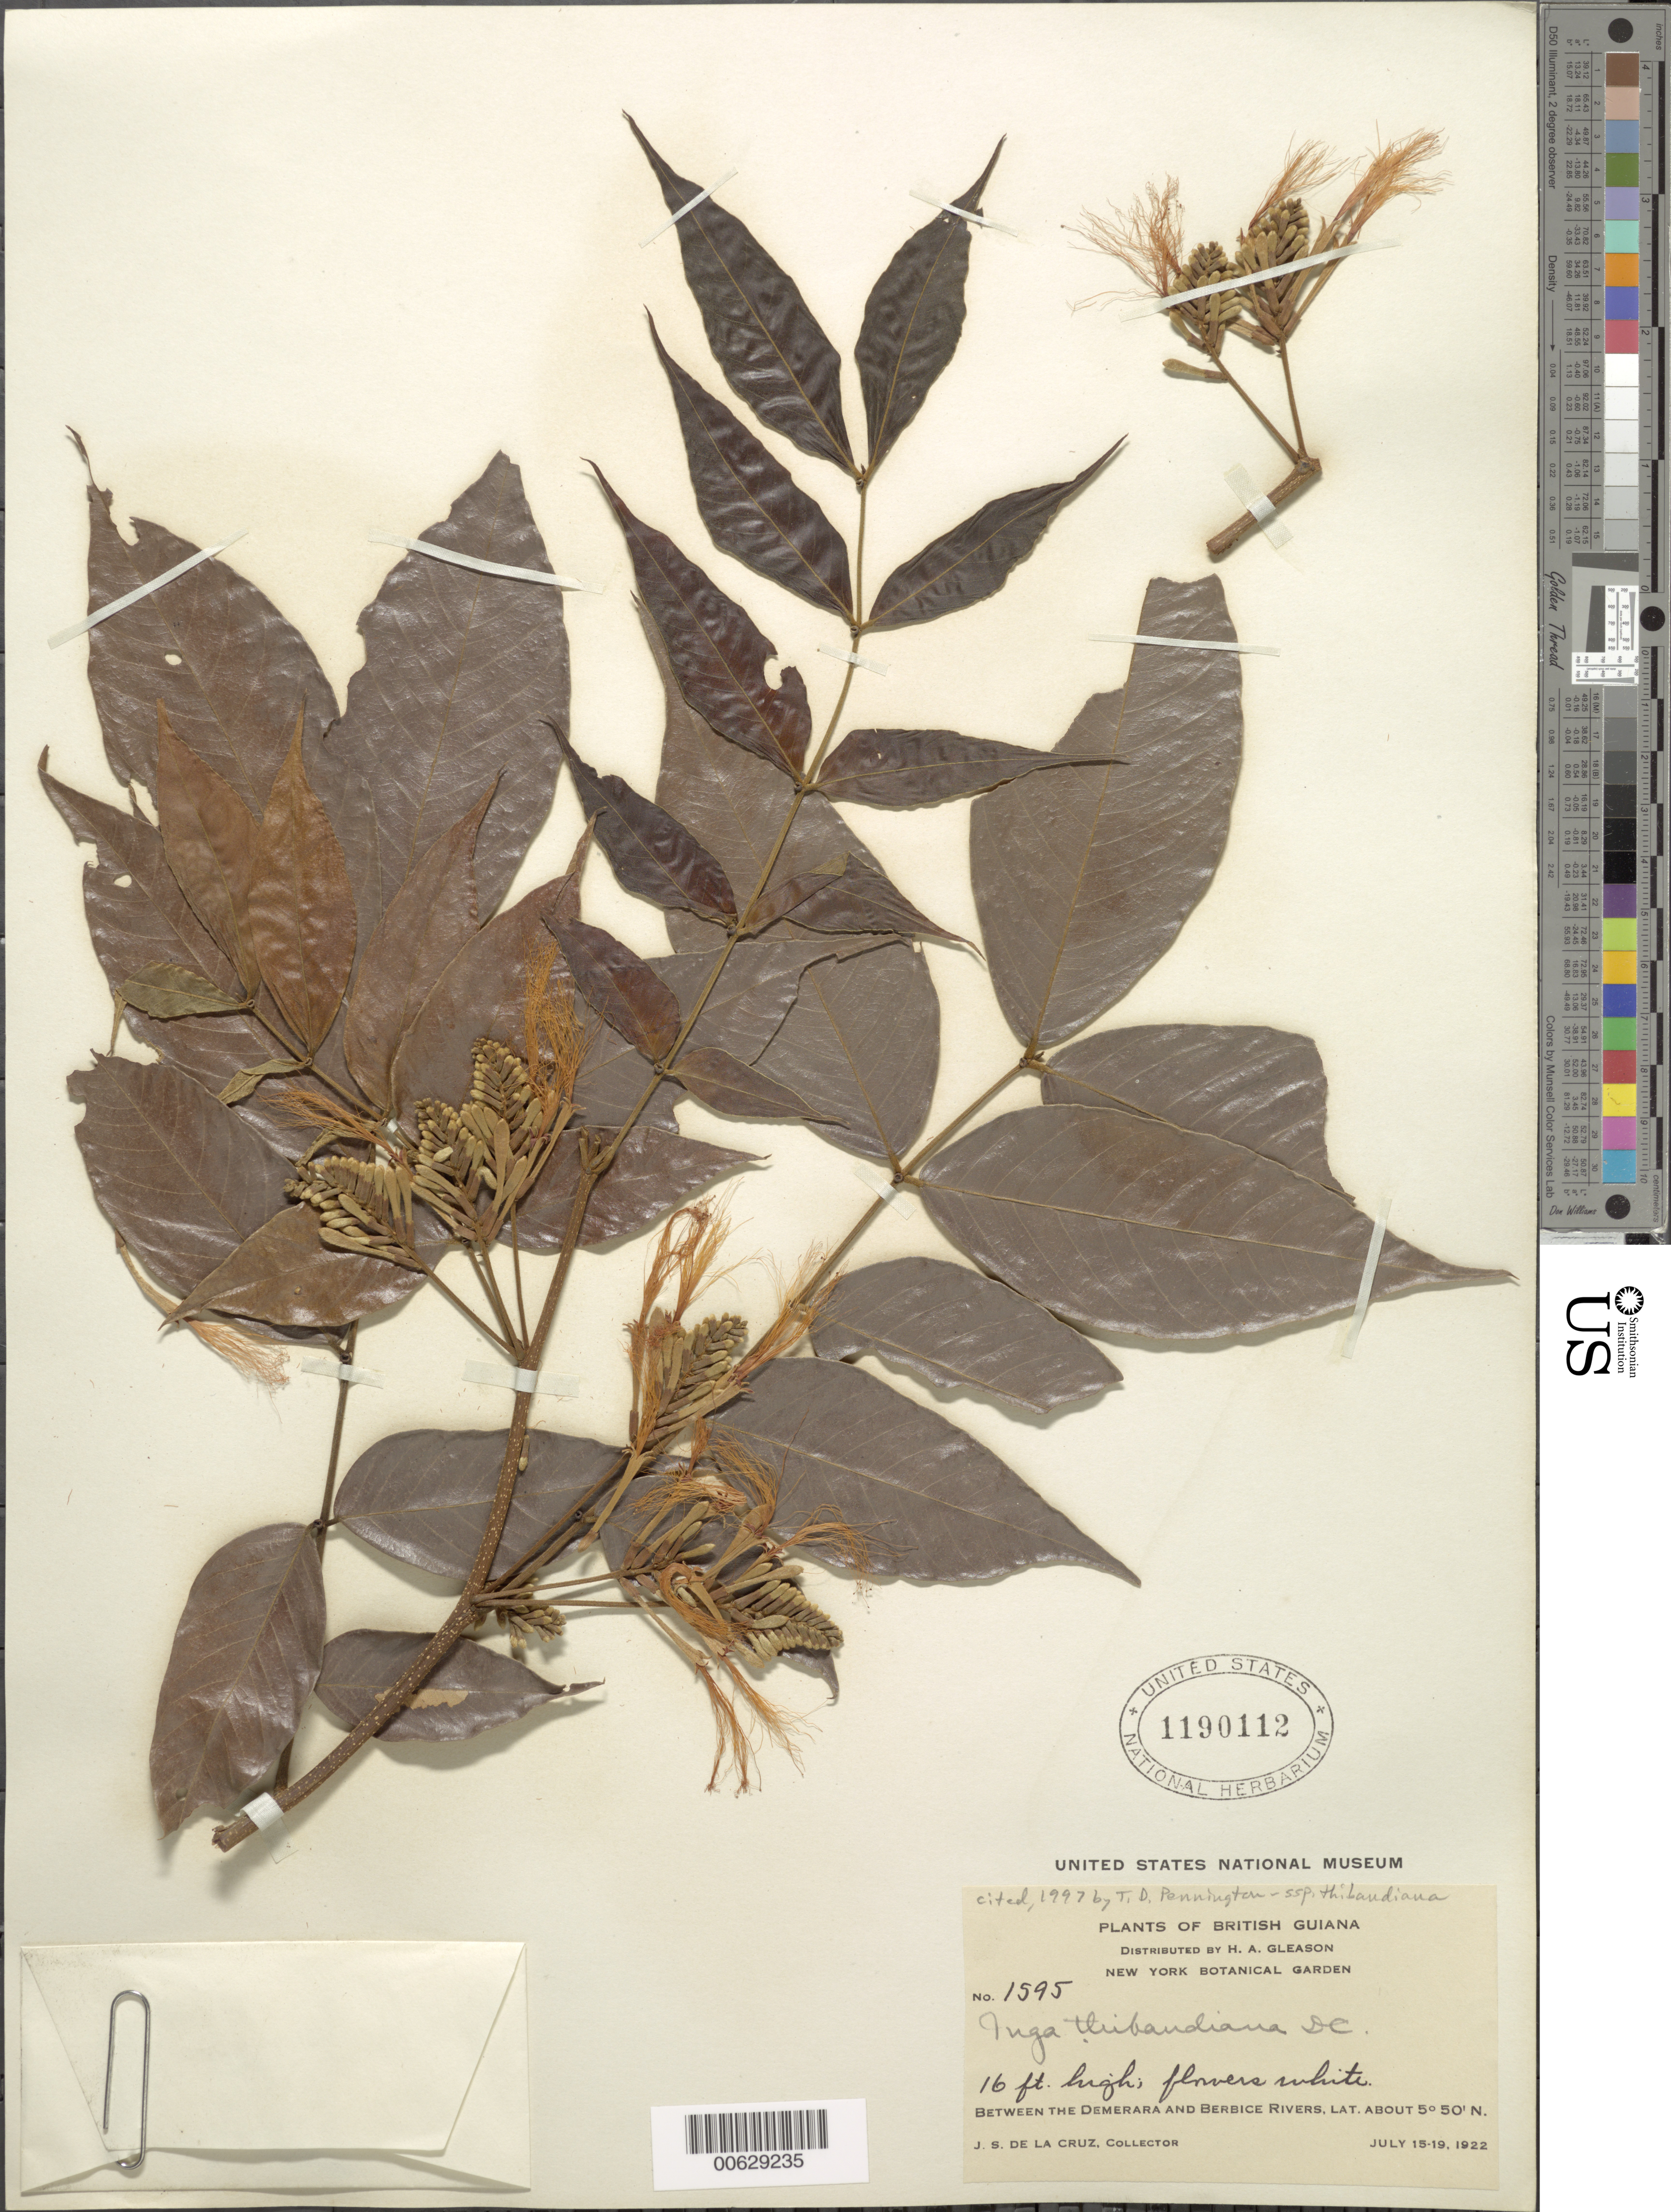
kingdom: Plantae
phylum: Tracheophyta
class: Magnoliopsida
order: Fabales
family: Fabaceae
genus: Inga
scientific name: Inga thibaudiana subsp. thibaudiana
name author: DC.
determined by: Pennington, T. D., (K)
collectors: J. S. de la Cruz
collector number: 1595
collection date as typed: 15-Jul-22 to 19-Jul-22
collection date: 1922-07-15/1922-07-19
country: Guyana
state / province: U. Demerara-Berbice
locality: Demerara River to the Berbice River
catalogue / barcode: US 1190112